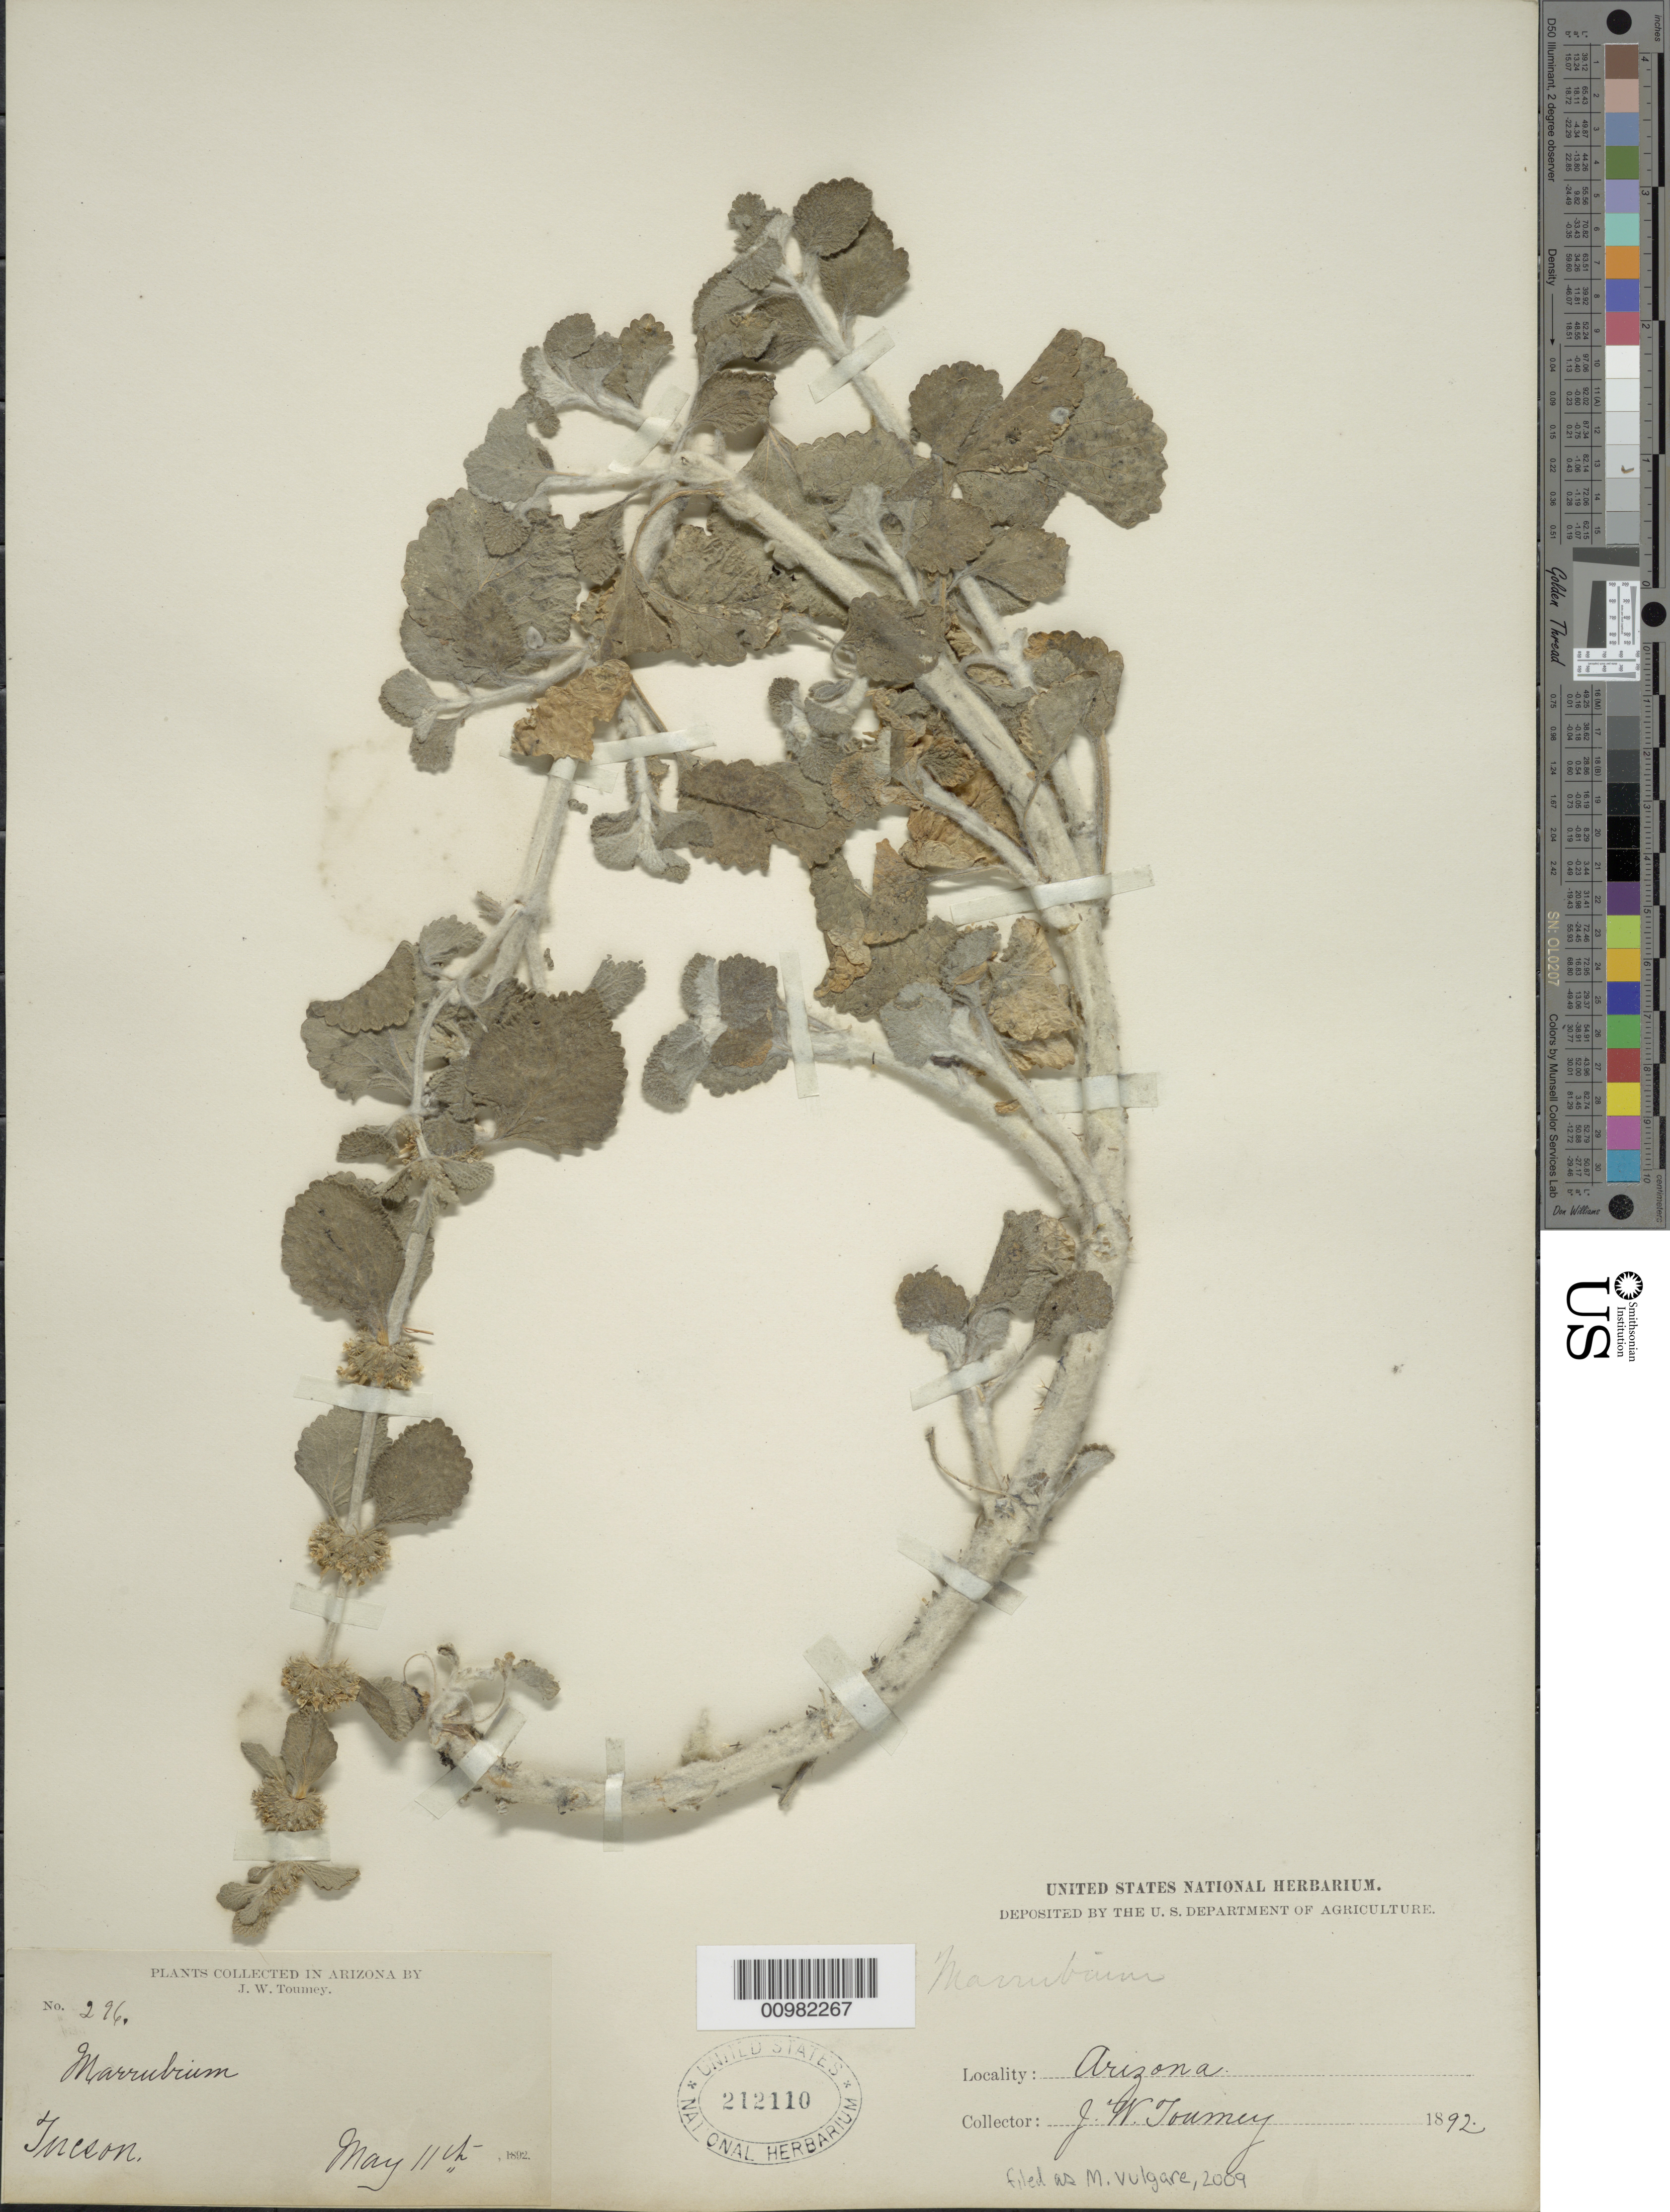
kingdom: Plantae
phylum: Tracheophyta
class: Magnoliopsida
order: Lamiales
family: Lamiaceae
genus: Marrubium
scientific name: Marrubium vulgare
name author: L.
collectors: J. W. Toumey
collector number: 296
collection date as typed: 11 May 1892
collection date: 1892-05-11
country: United States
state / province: Arizona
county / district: Pima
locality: Tucson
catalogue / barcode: US 212110